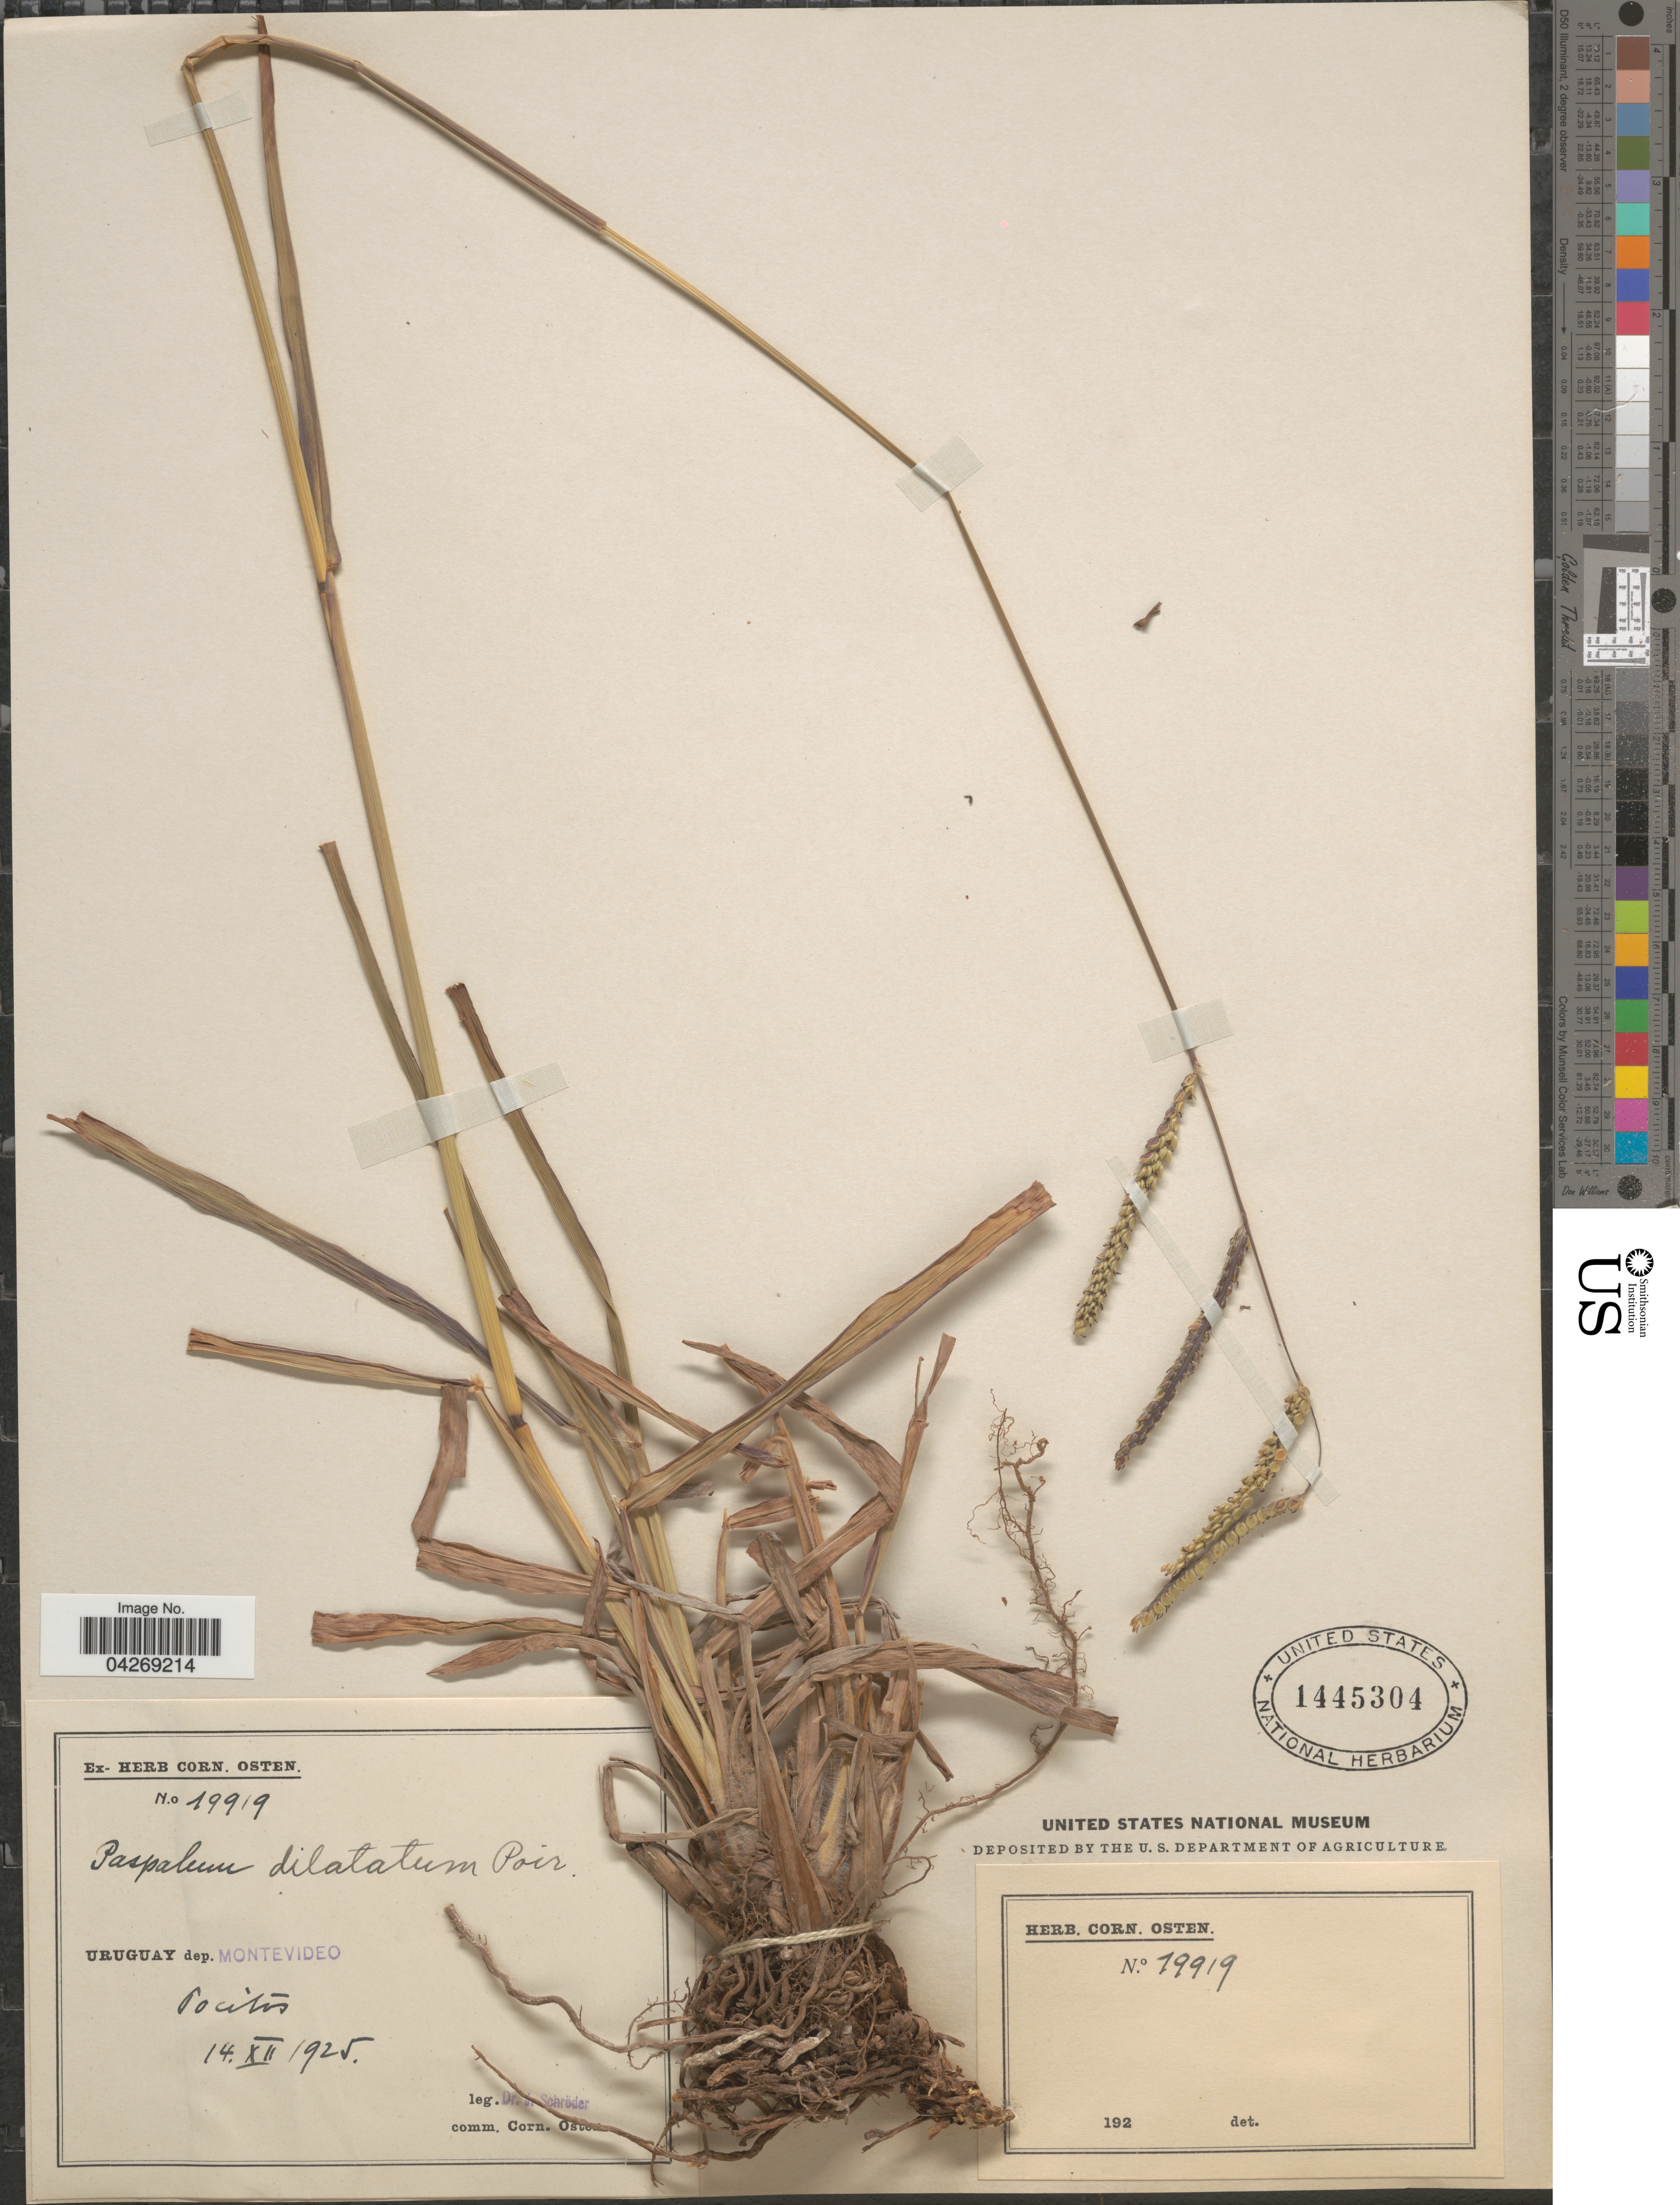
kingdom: Plantae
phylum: Tracheophyta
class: Liliopsida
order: Poales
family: Poaceae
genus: Paspalum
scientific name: Paspalum dilatatum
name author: Poir.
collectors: J. Schröder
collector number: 19919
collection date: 1925-12-14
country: Uruguay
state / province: Montevideo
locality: Dep. Montevideo. Pocitos.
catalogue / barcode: US 1445304